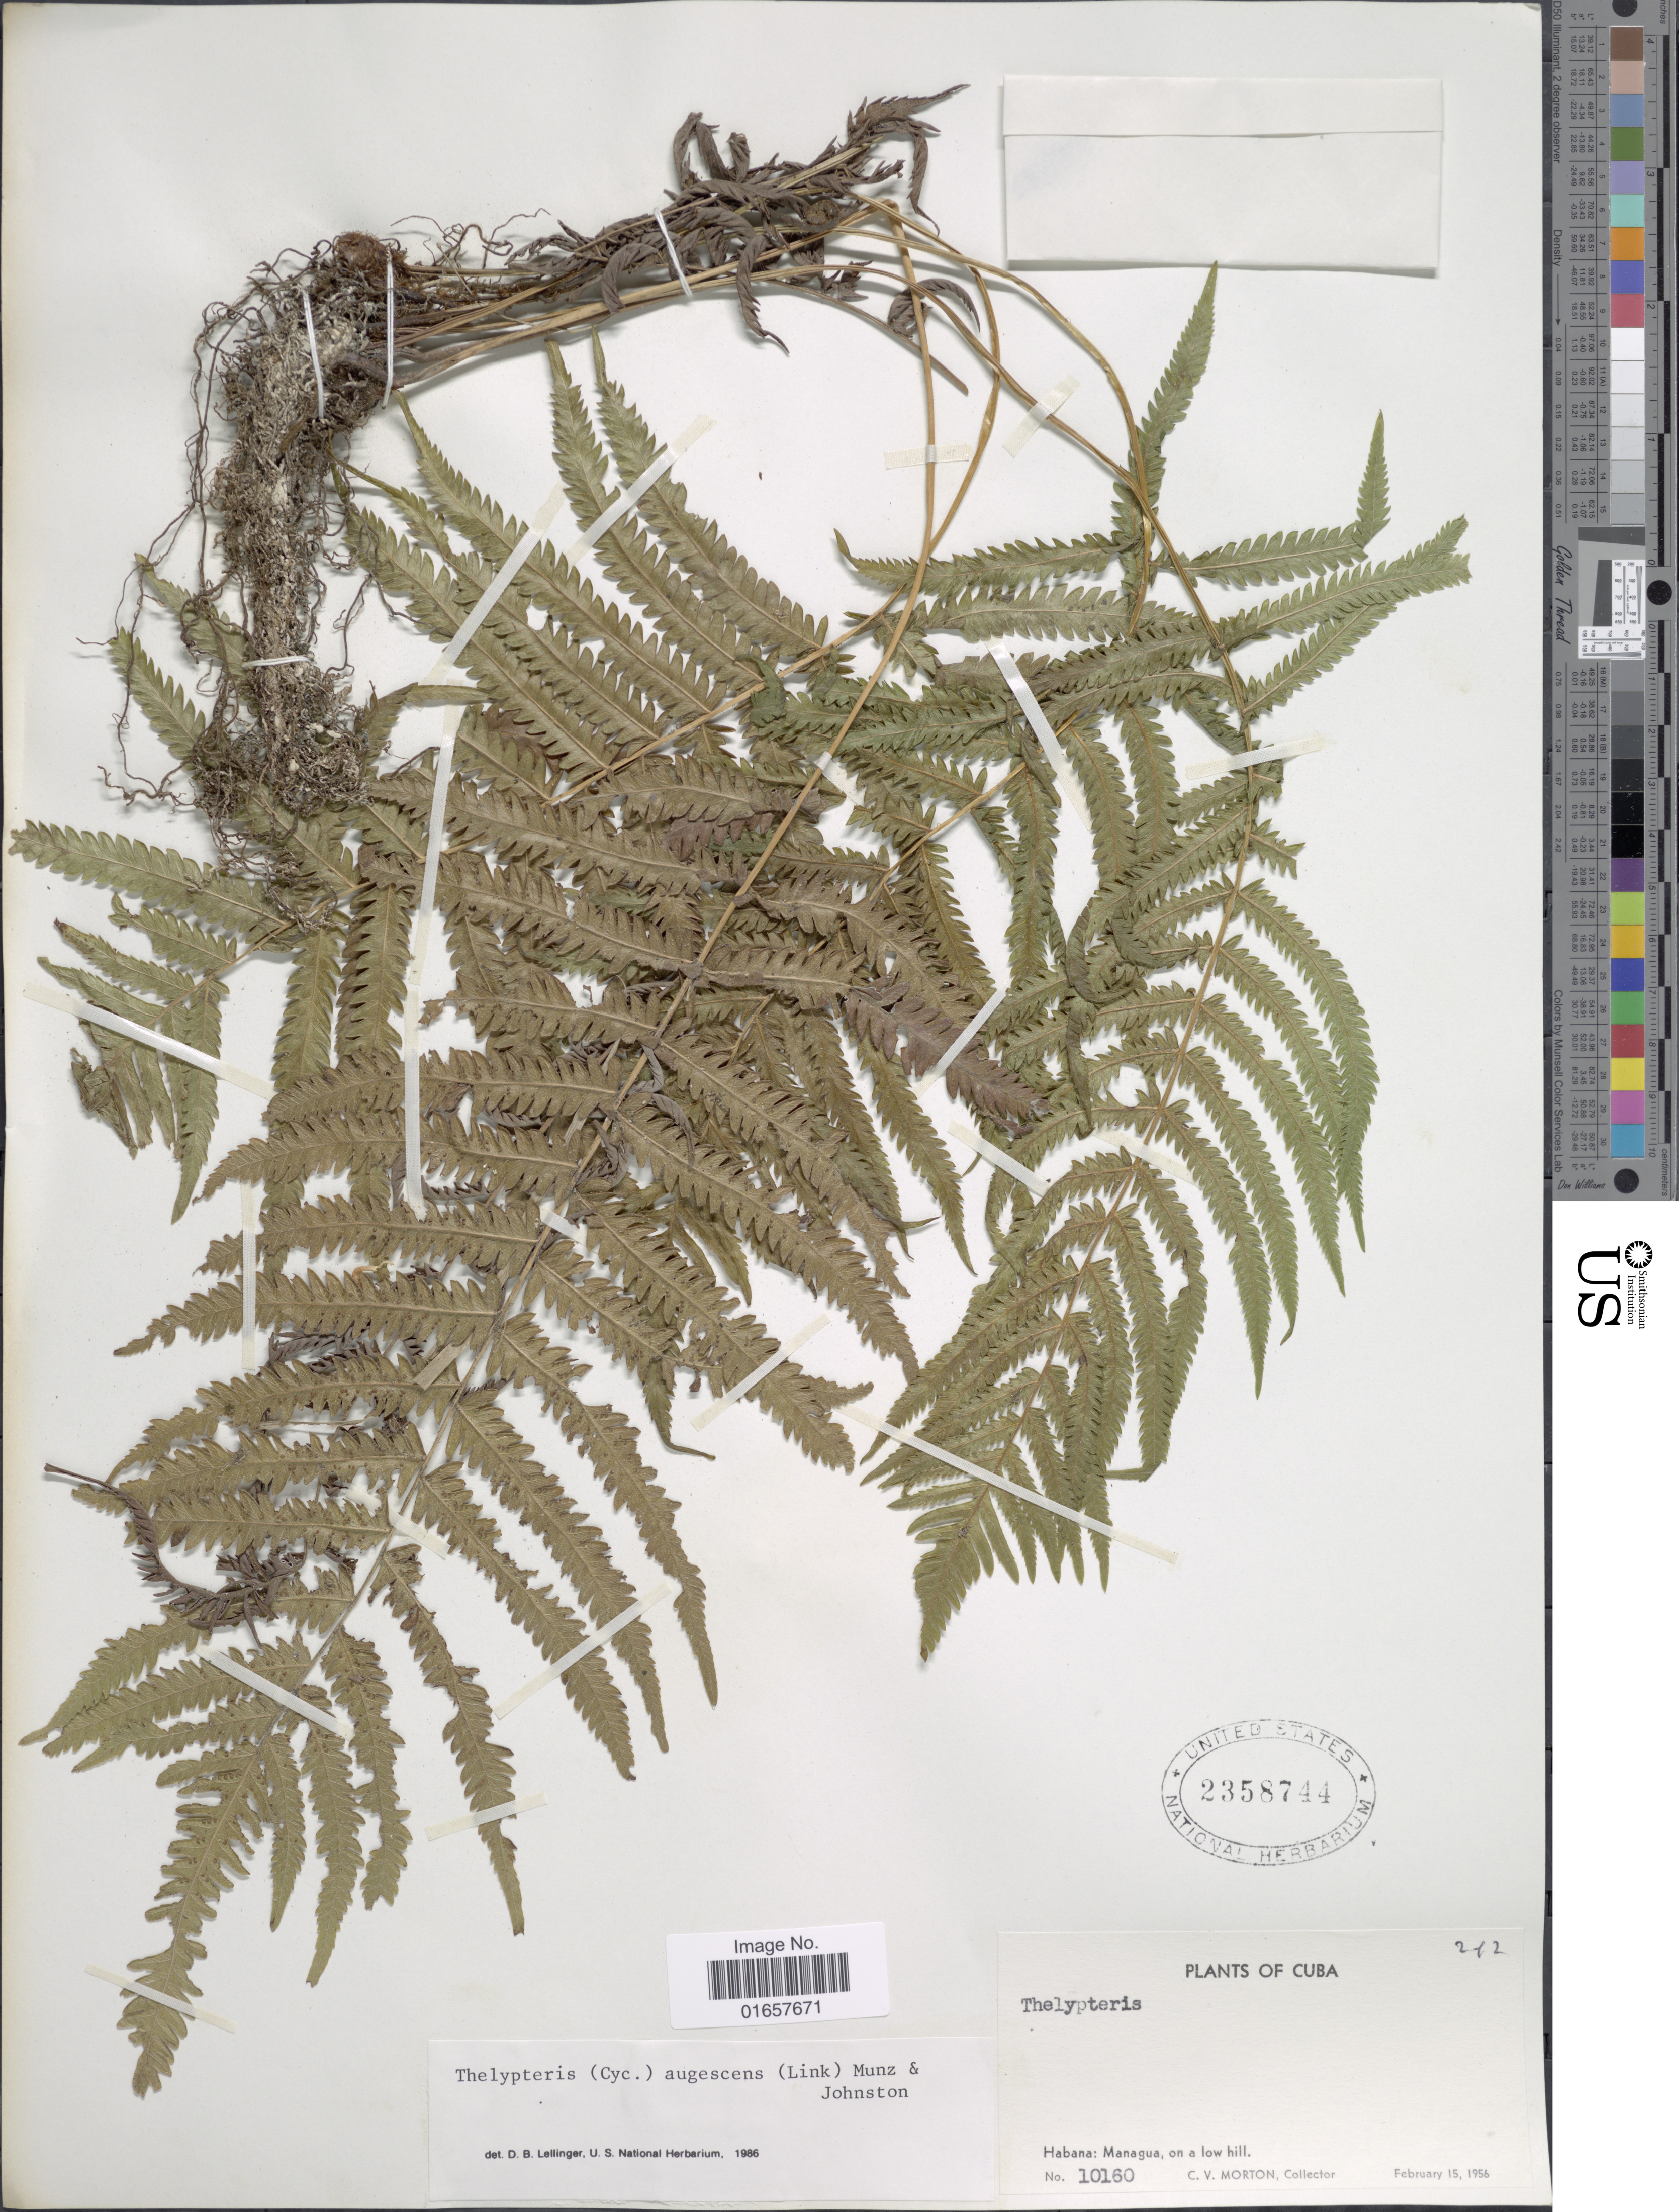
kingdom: Plantae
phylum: Tracheophyta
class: Polypodiopsida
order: Polypodiales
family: Thelypteridaceae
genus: Christella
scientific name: Christella augescens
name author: (Link) Pic. Serm.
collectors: C. V. Morton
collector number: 10160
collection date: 1956-02-15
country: Cuba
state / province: La Habana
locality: Cuba, Habana: Managua, on a low hill.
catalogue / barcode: US 2358744